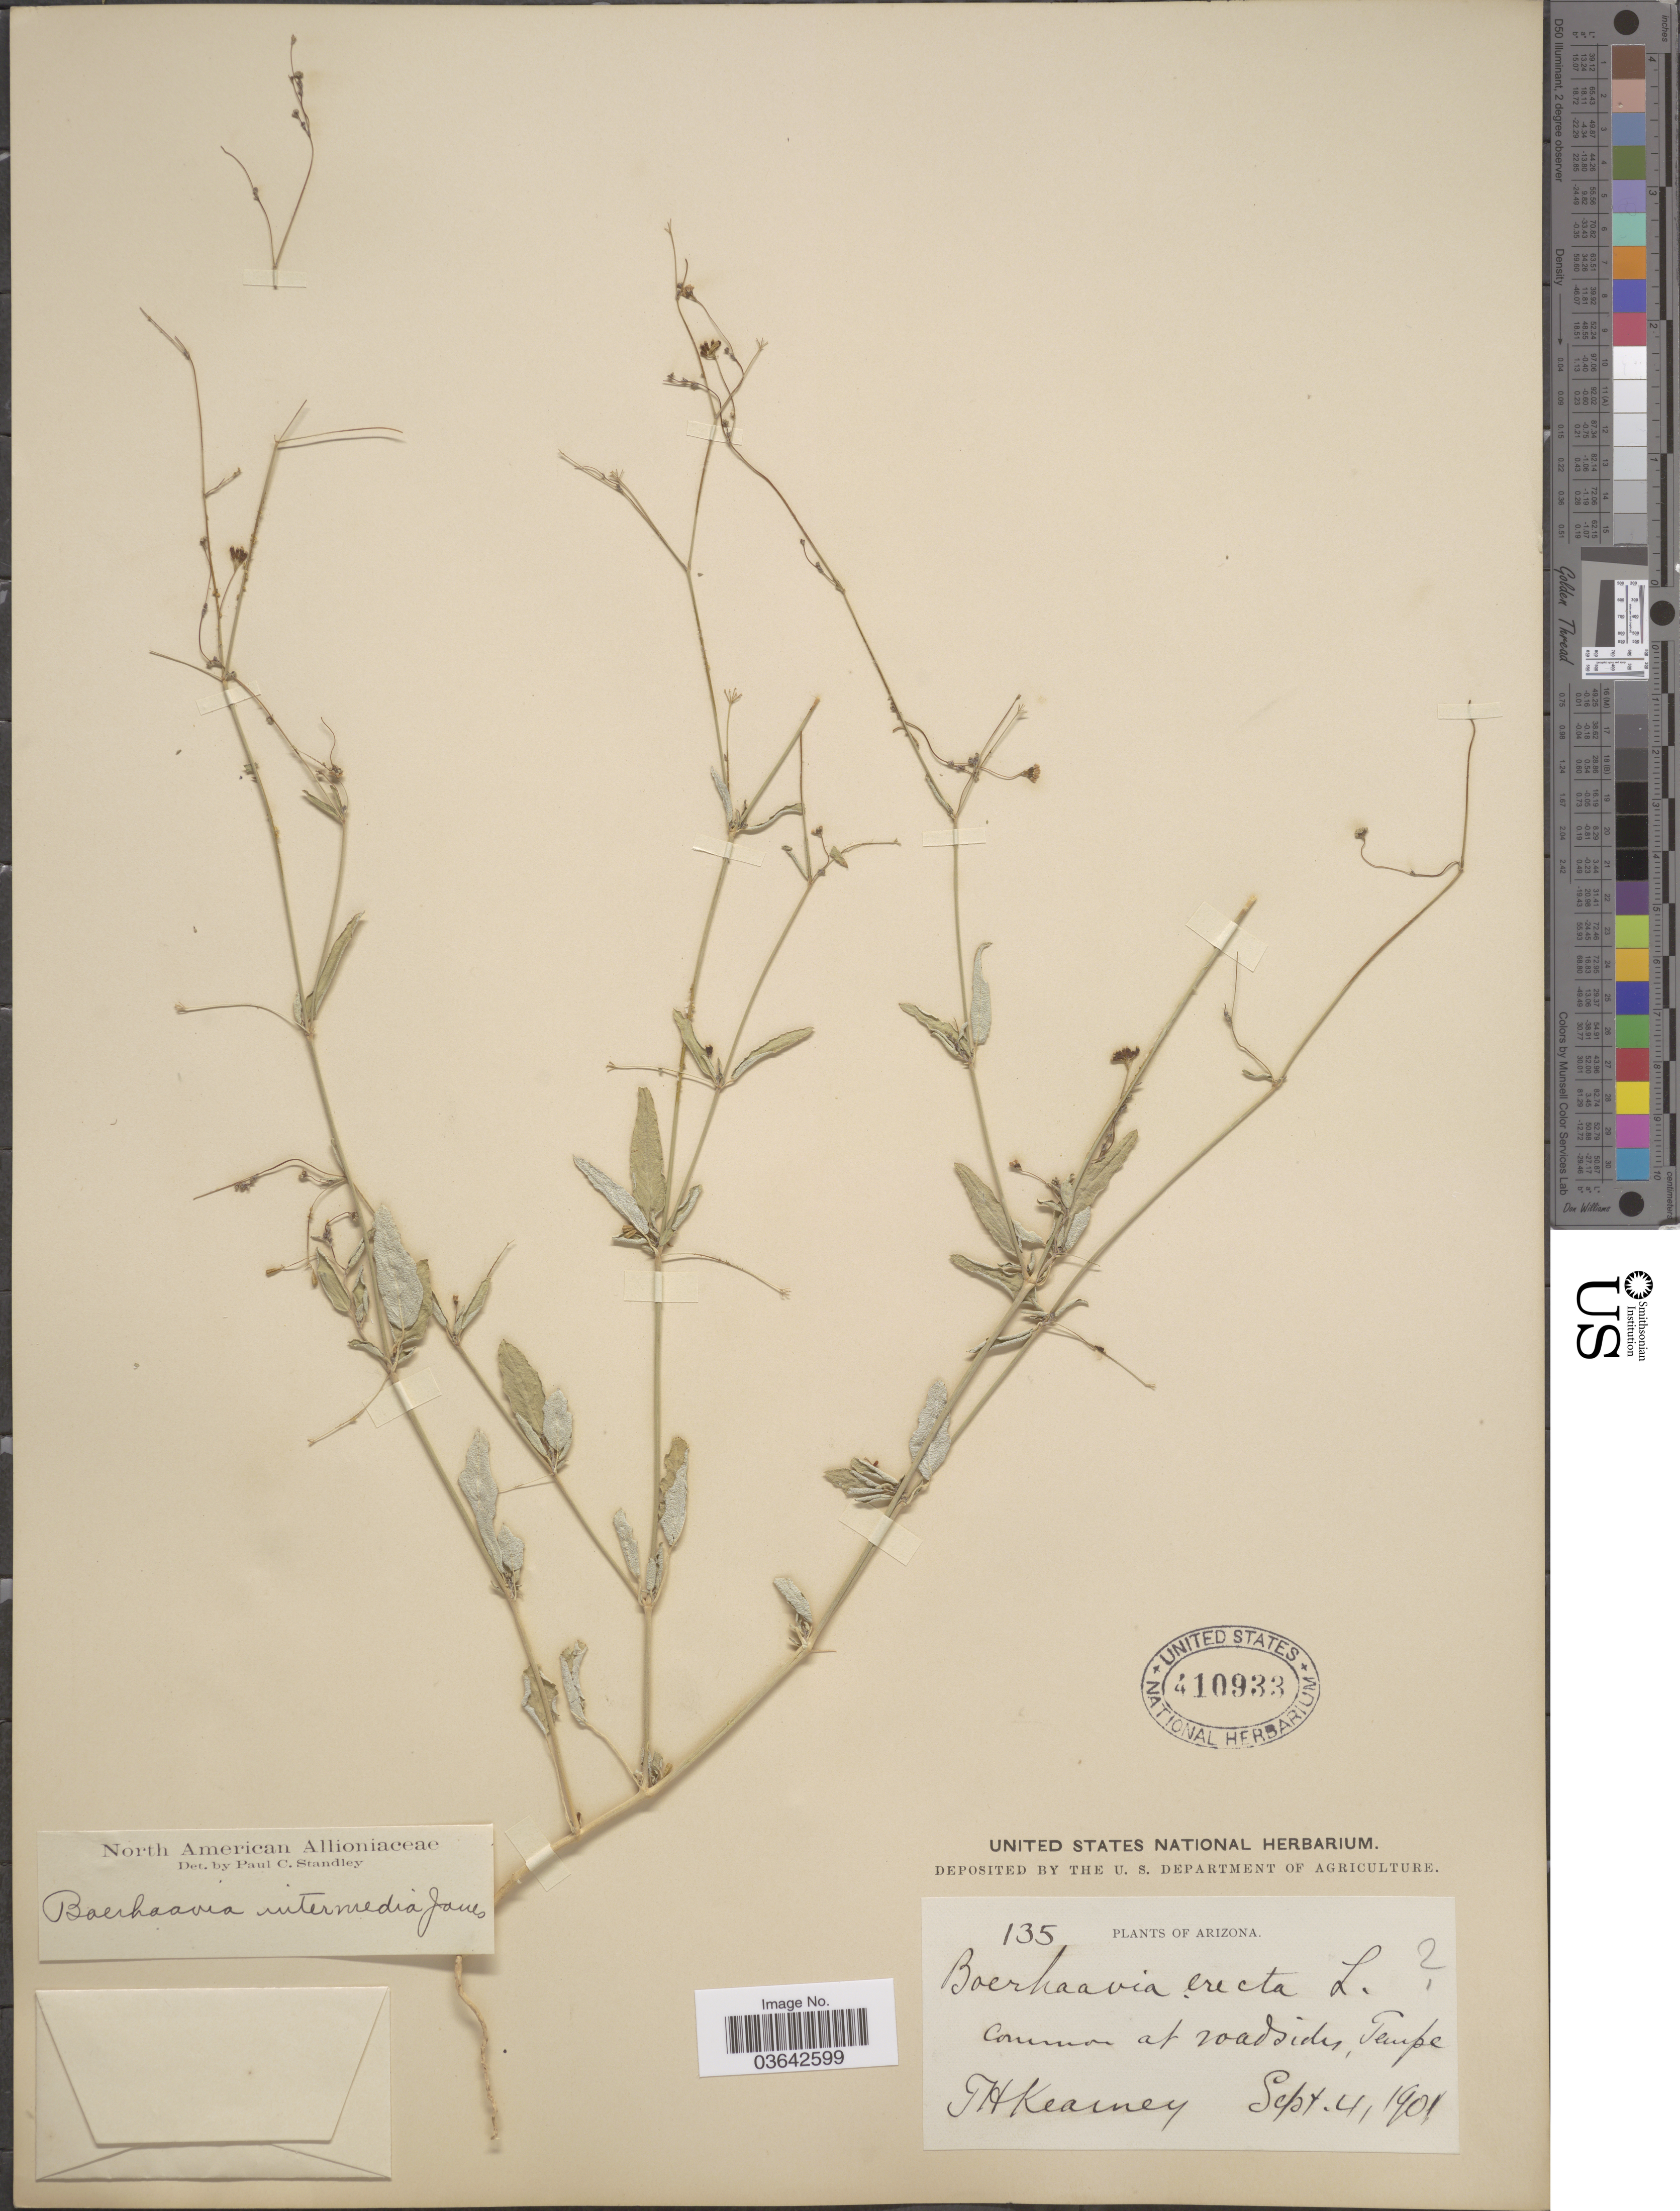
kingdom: Plantae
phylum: Tracheophyta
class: Magnoliopsida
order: Caryophyllales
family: Nyctaginaceae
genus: Boerhavia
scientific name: Boerhavia intermedia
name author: M.E. Jones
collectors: T. H. Kearney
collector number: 135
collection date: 1901-09-04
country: United States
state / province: Arizona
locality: Common at roadside, Tempe.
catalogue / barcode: US 410933